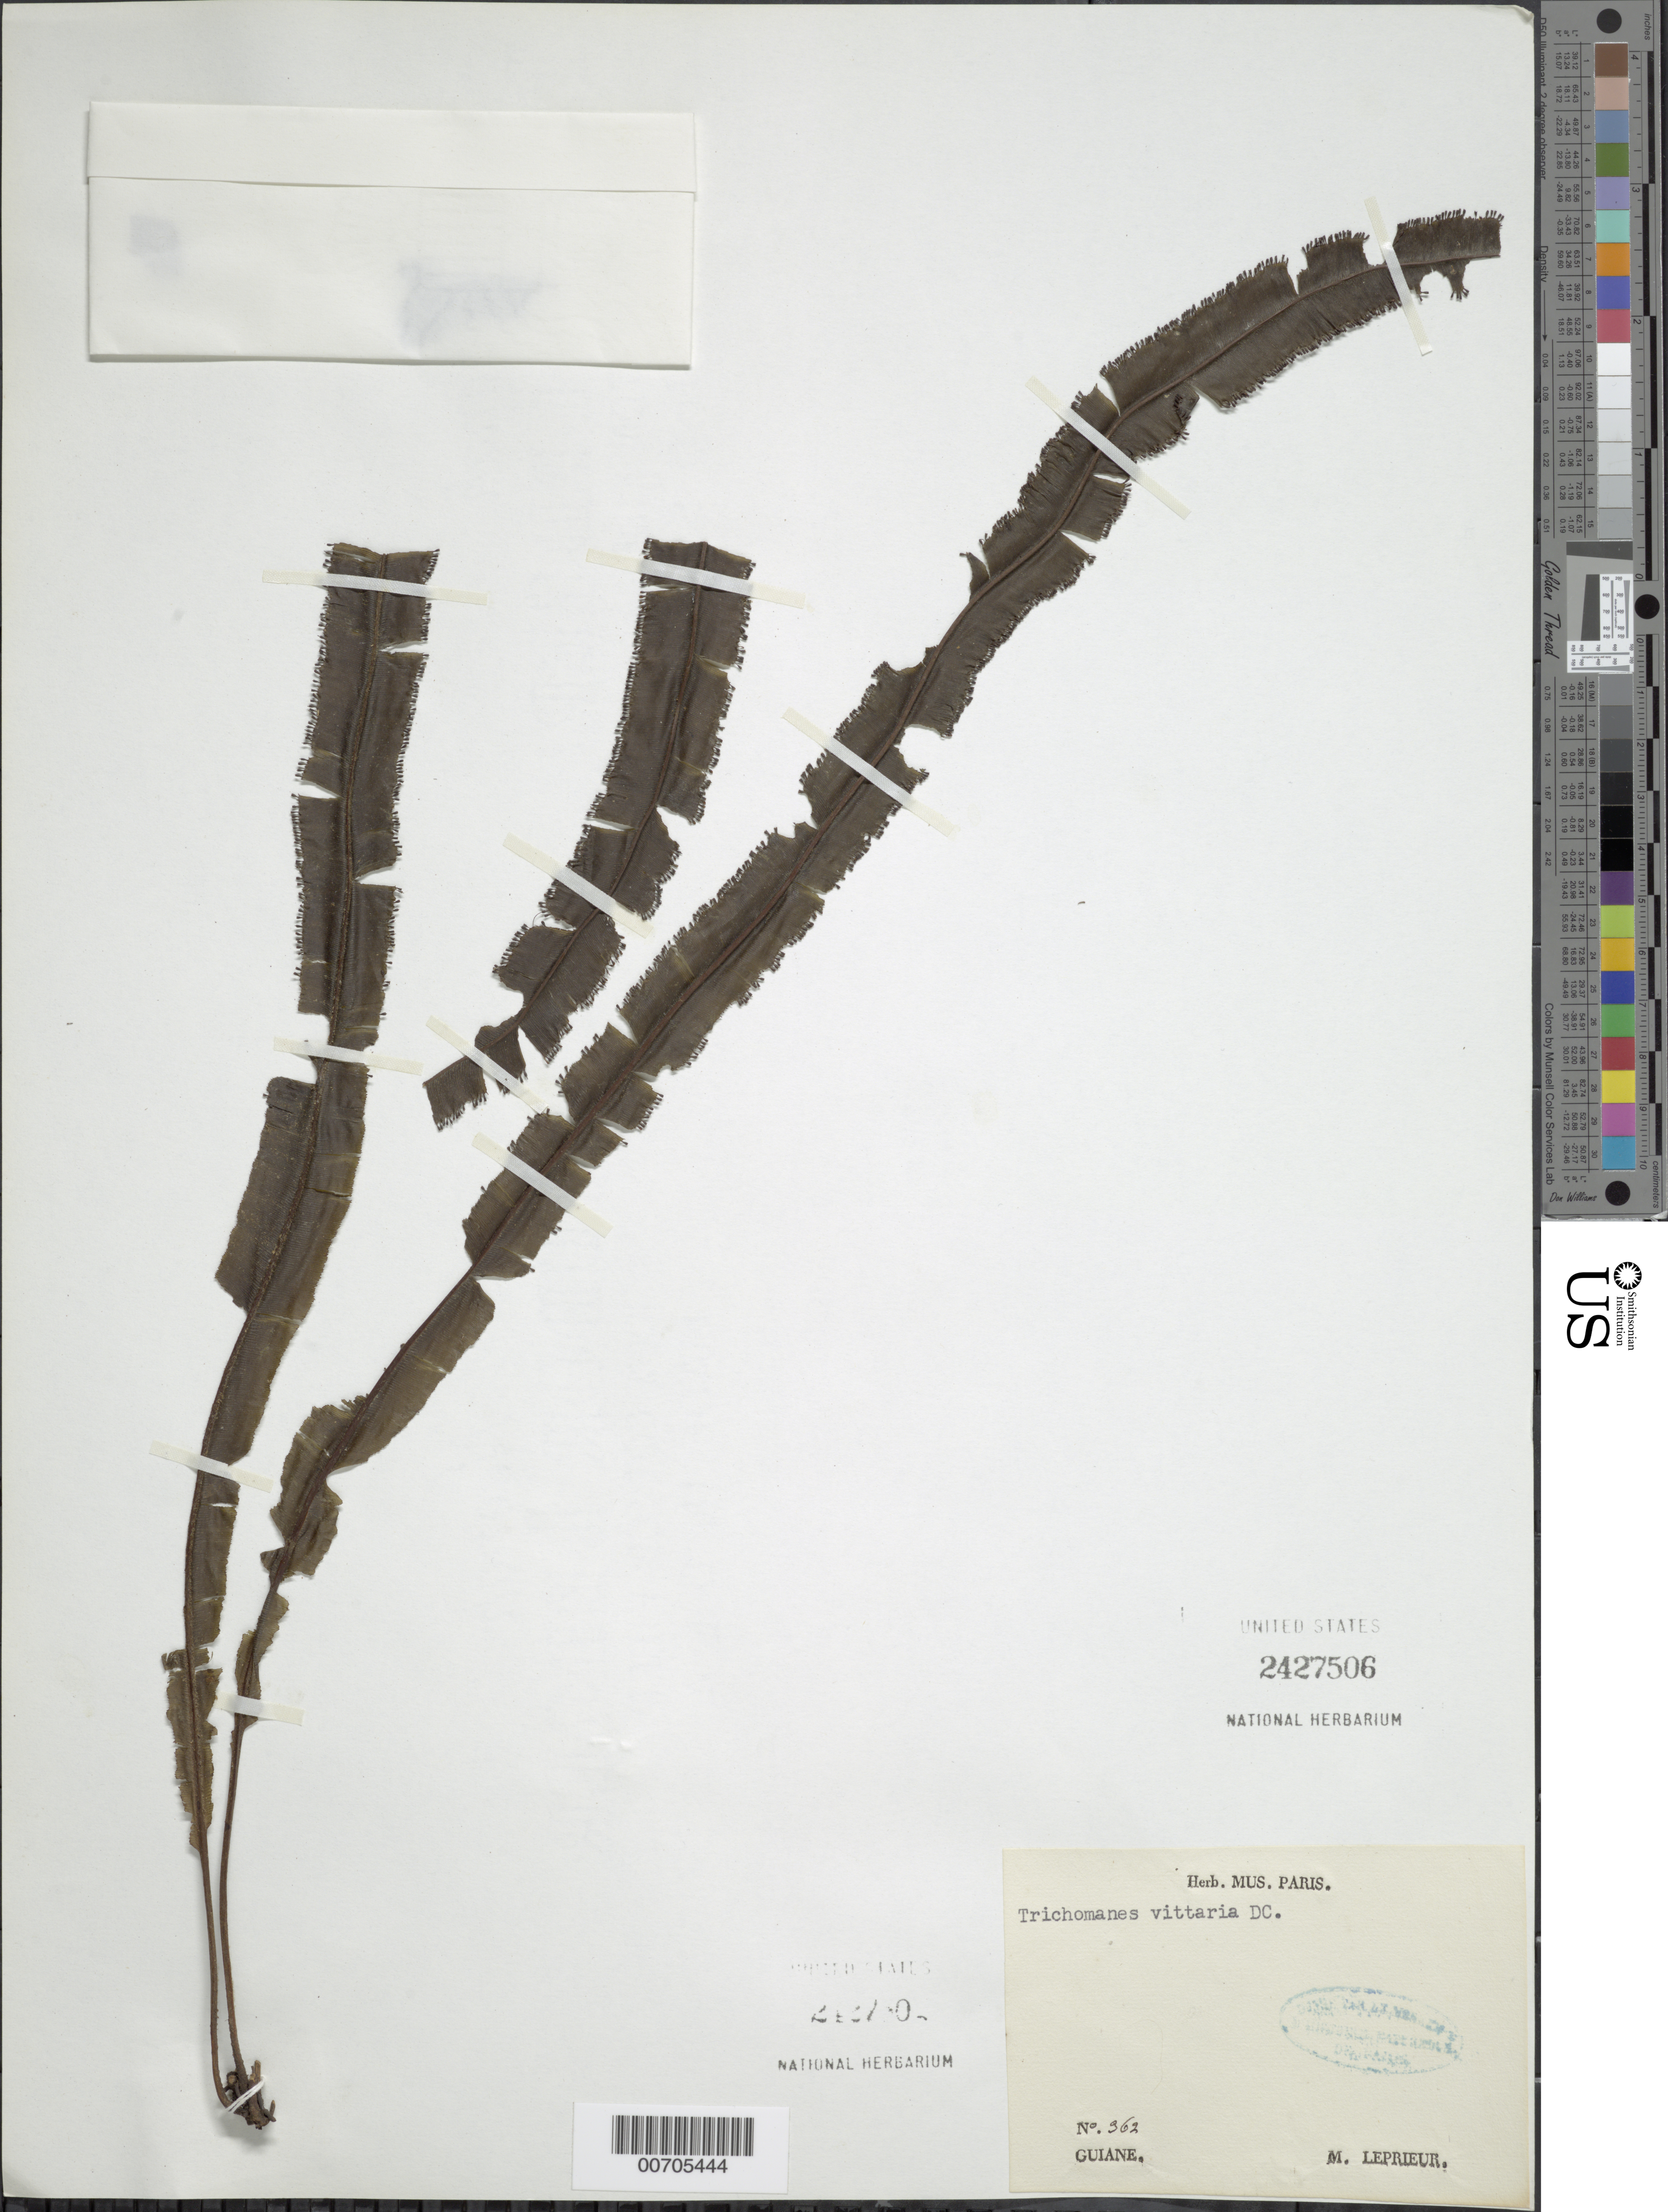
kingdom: Plantae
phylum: Tracheophyta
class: Polypodiopsida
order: Hymenophyllales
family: Hymenophyllaceae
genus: Trichomanes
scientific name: Trichomanes vittaria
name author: DC. ex Poir.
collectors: F. M. R. Leprieur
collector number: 362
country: French Guiana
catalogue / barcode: US 2427506